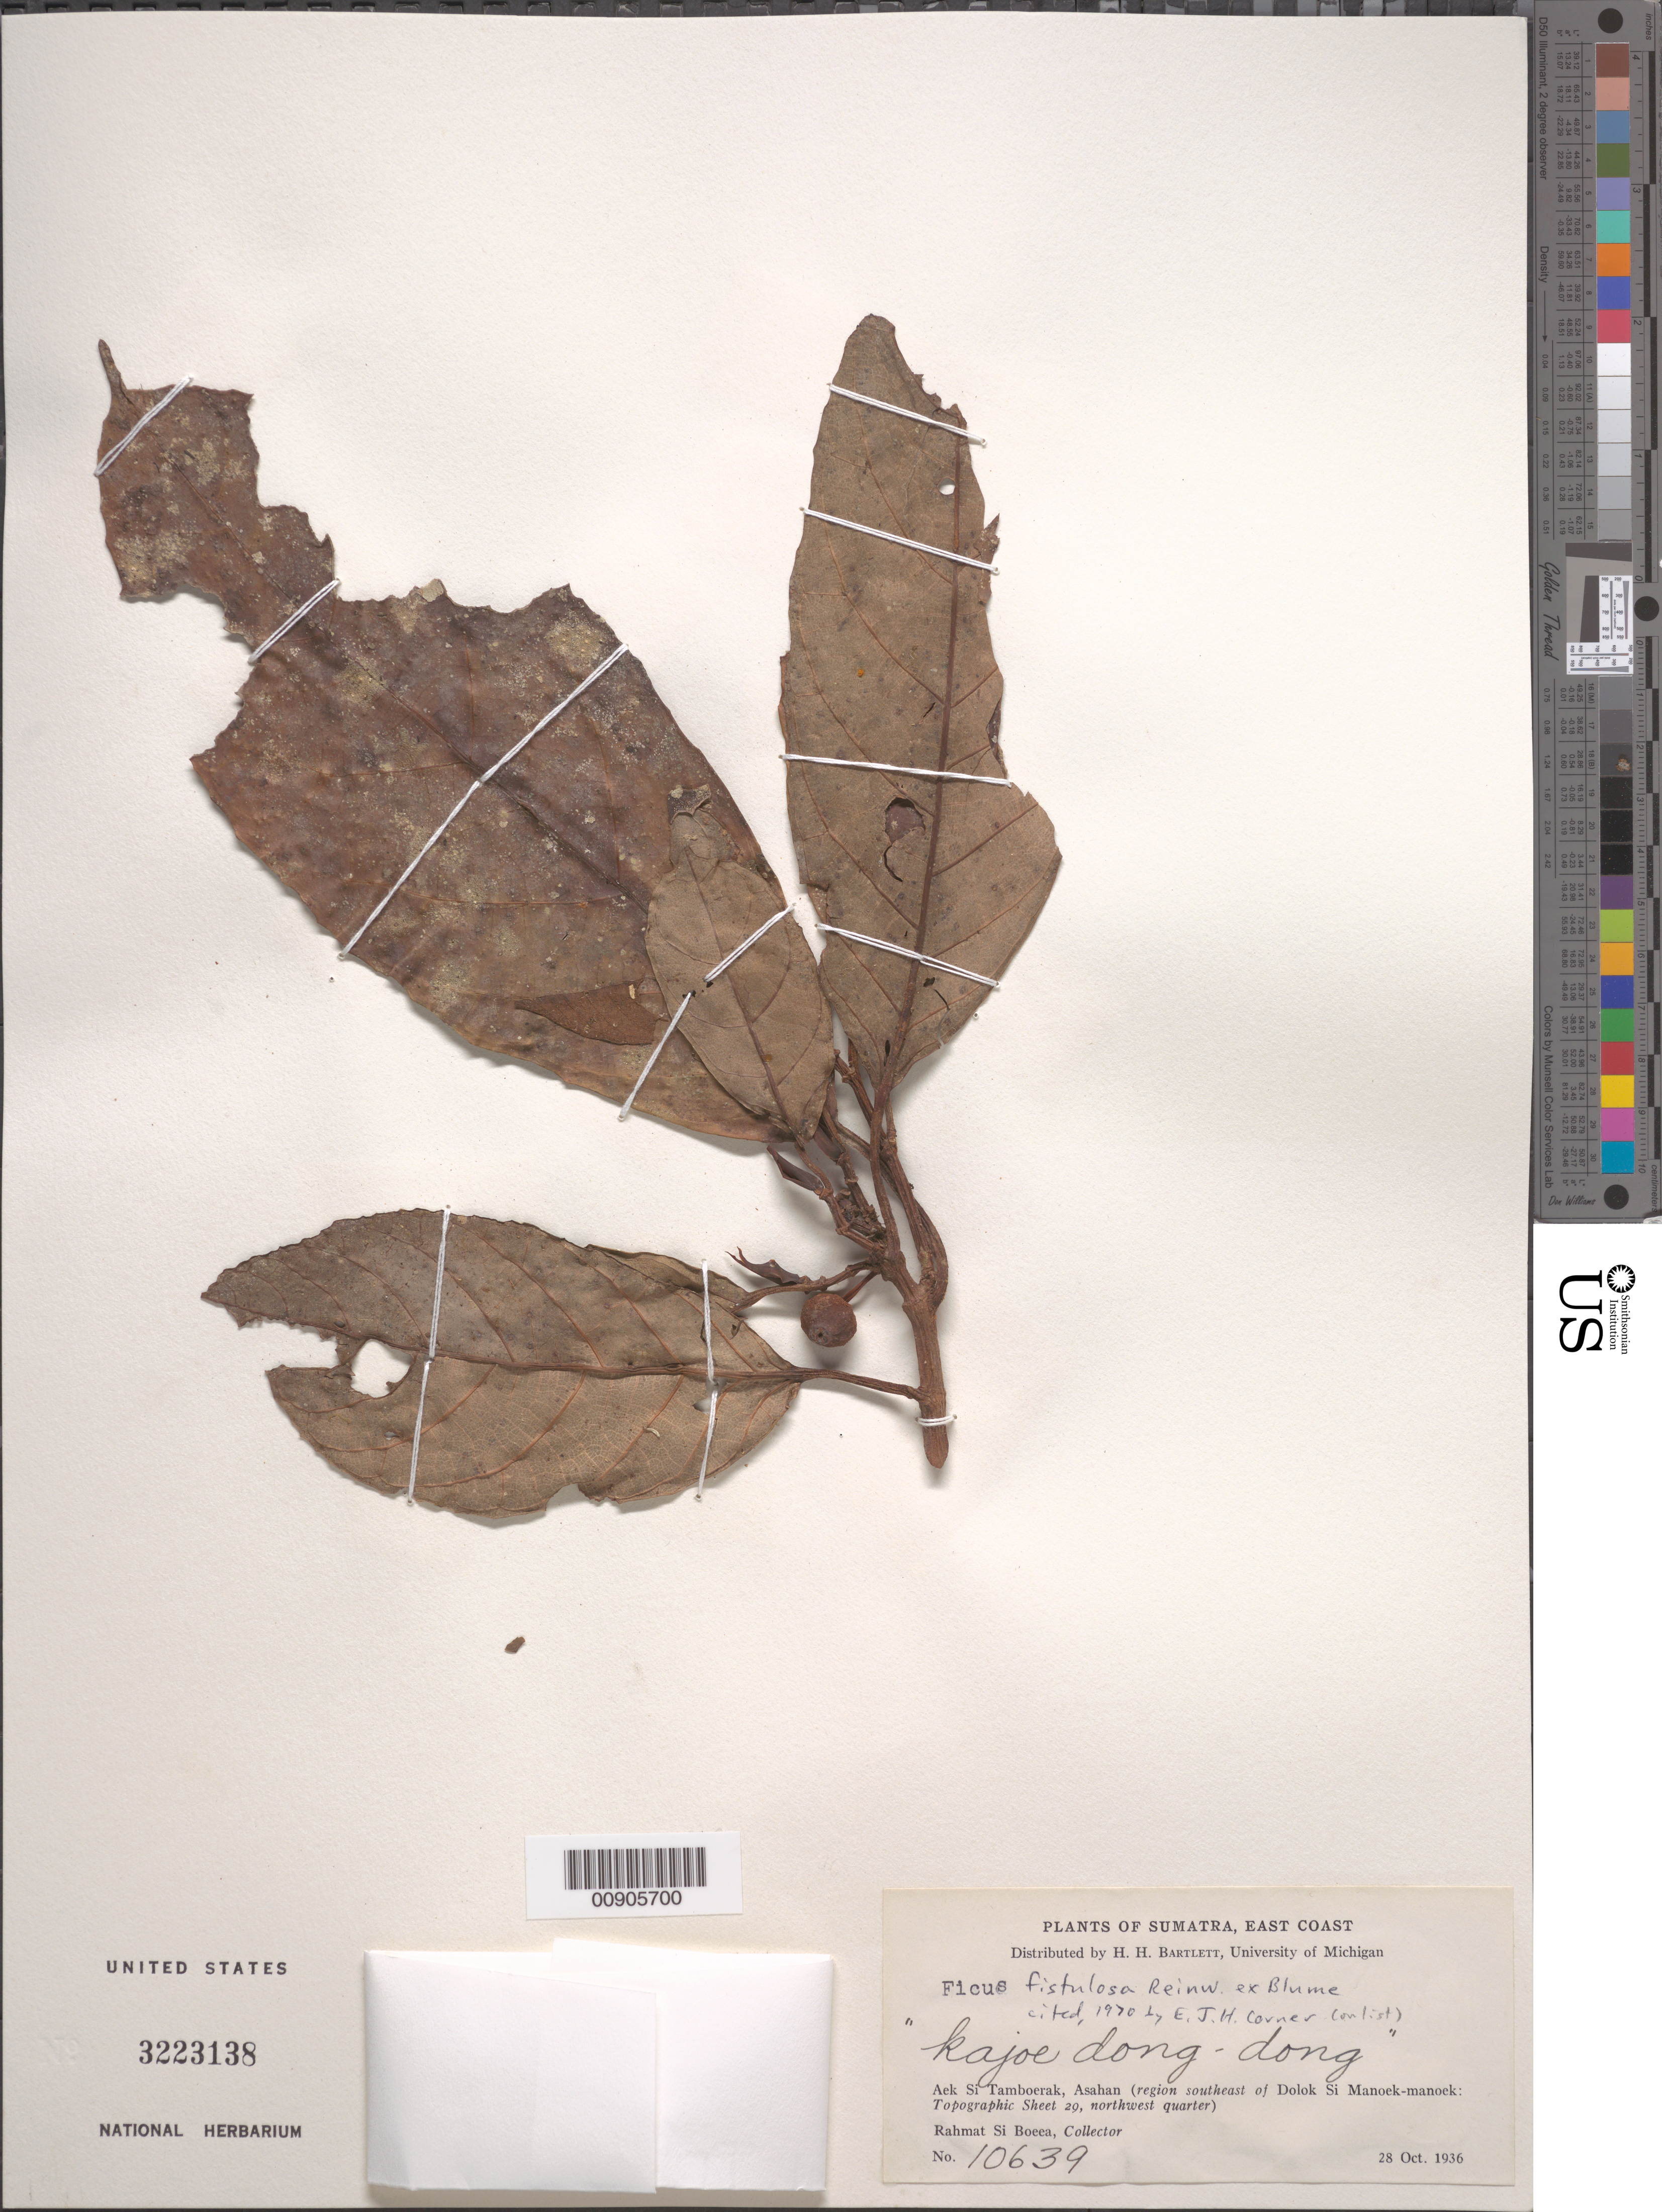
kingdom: Plantae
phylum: Tracheophyta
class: Magnoliopsida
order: Rosales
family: Moraceae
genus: Ficus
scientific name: Ficus fistulosa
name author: Reinw. ex Blume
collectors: Rahmat Si Boeea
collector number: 10639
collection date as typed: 23 Oct 1936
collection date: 1936-10-23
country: Indonesia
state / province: Sumatra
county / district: Aceh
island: Sumatra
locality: Asahan (region southeat of Dolok Si Manoek-manoek), Aek Si Tamboerak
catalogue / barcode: US 3223138